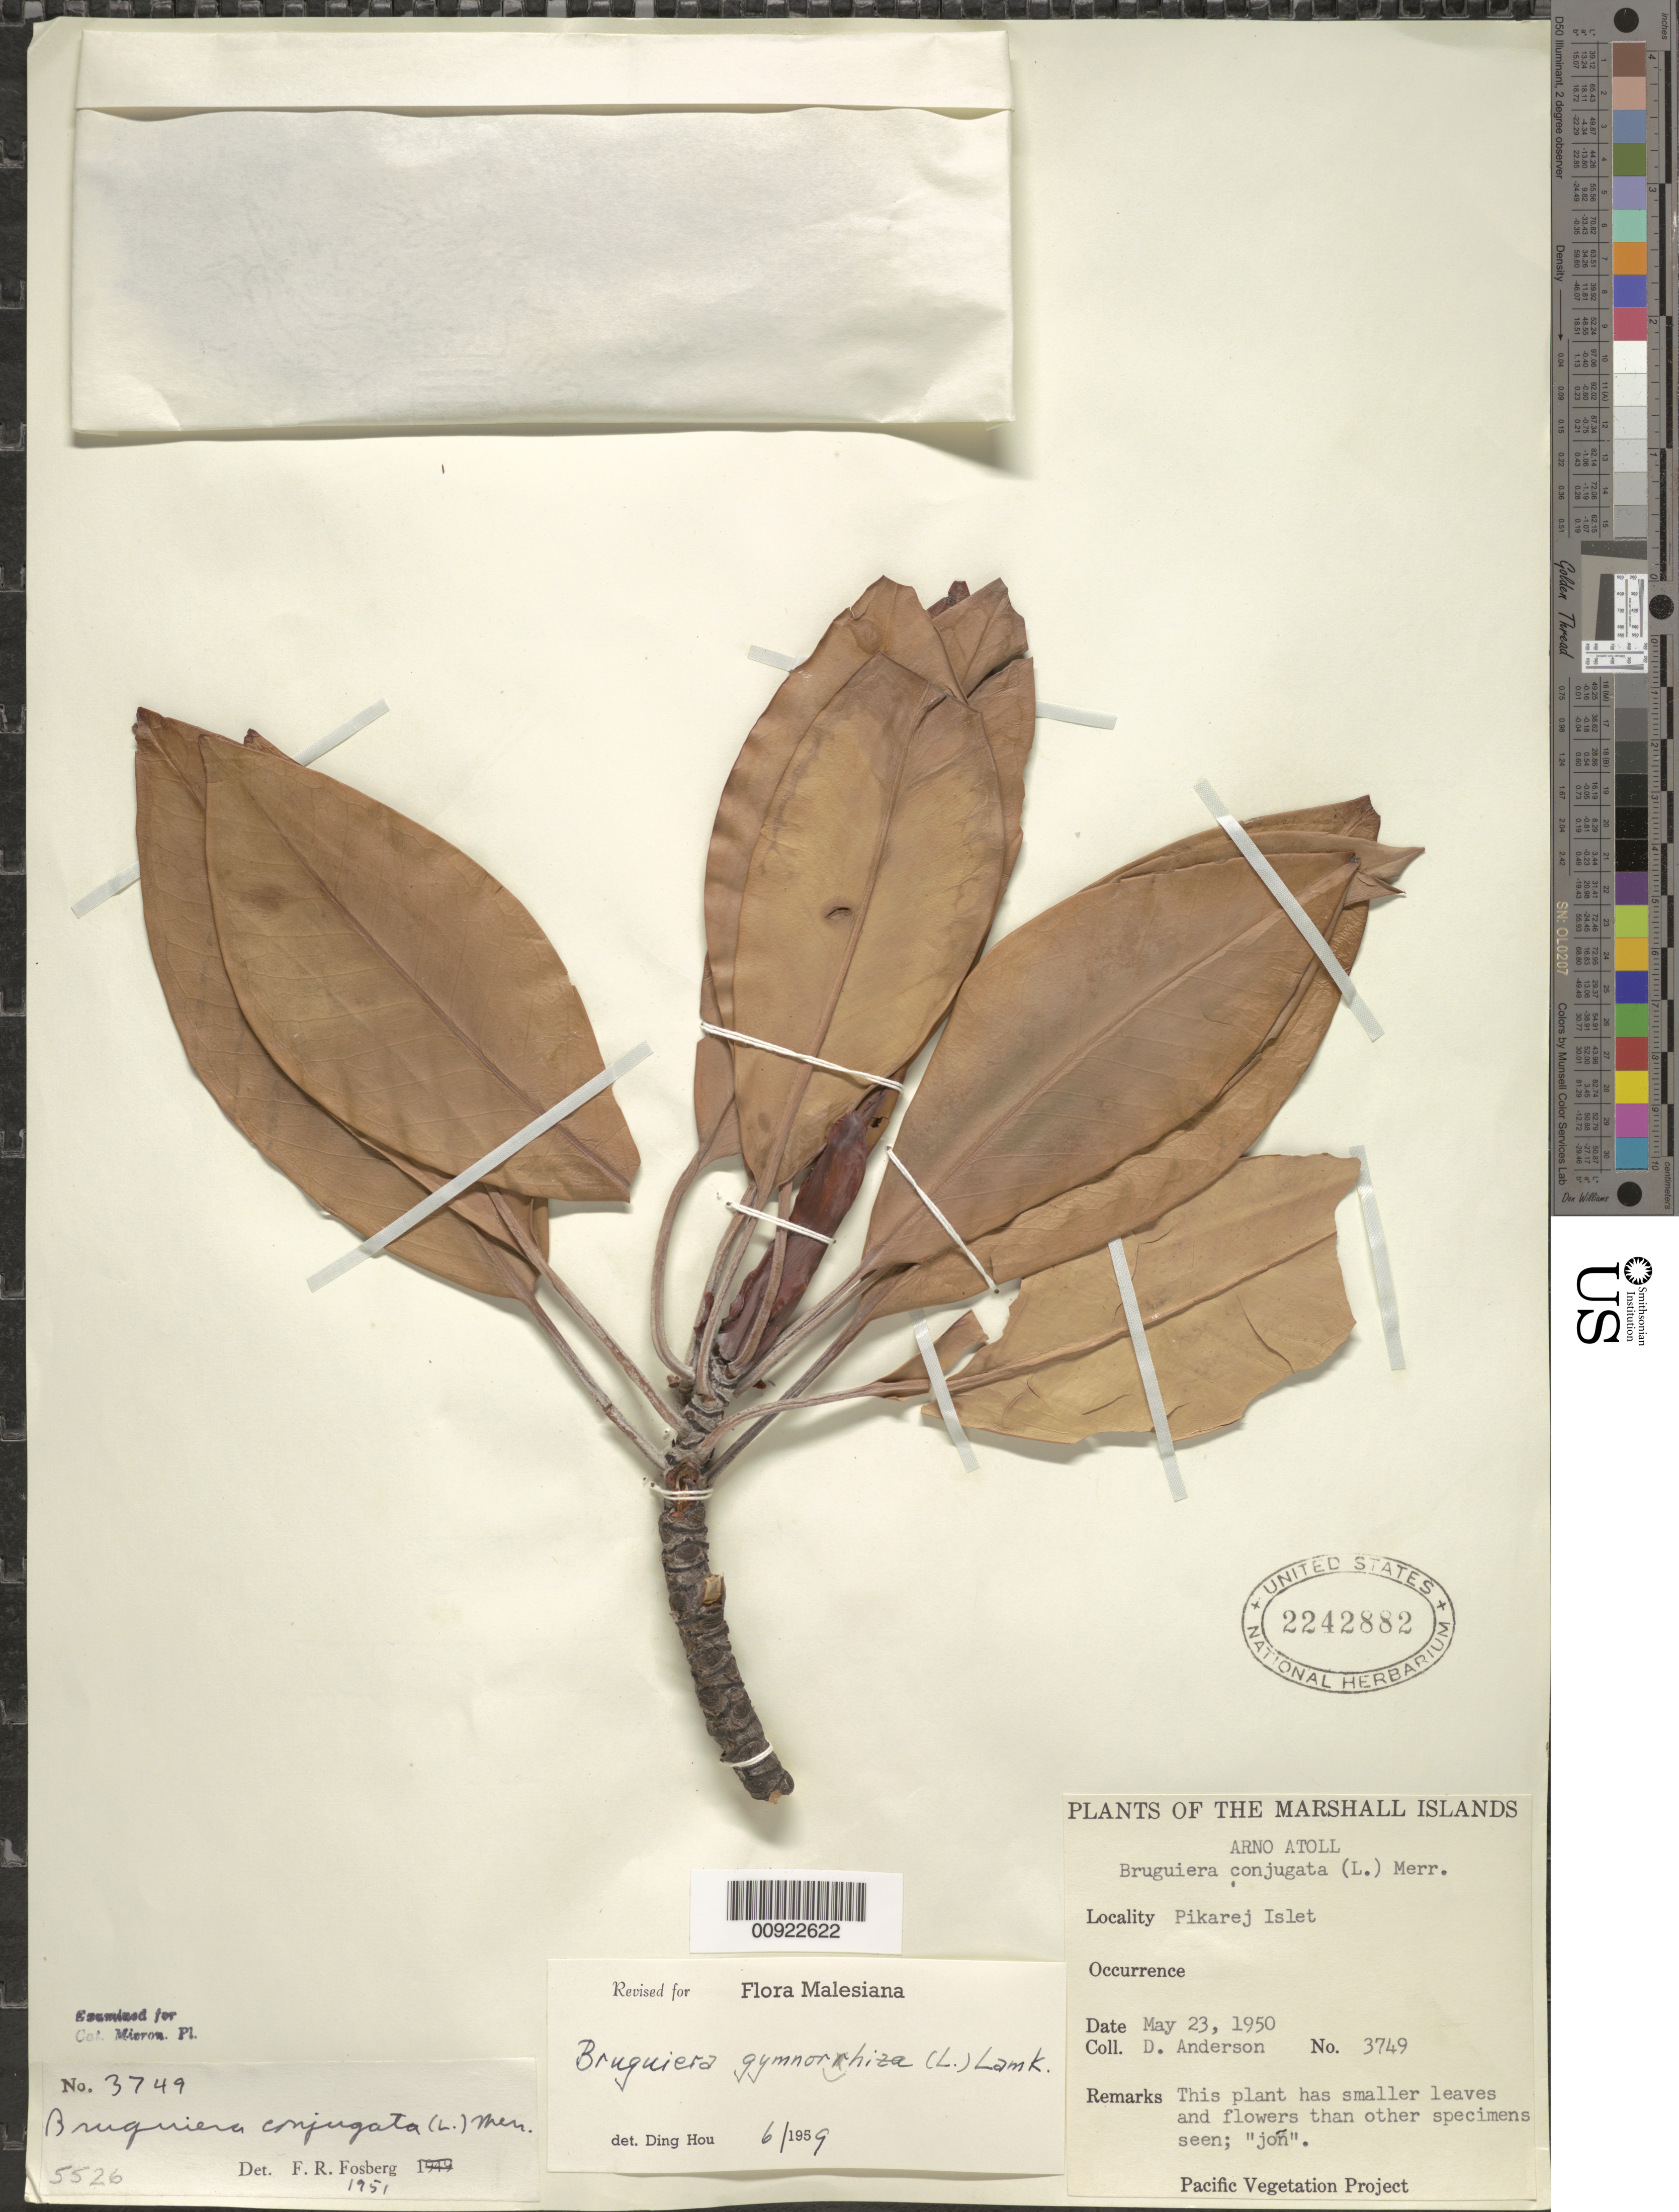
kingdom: Plantae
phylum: Tracheophyta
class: Magnoliopsida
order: Malpighiales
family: Rhizophoraceae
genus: Bruguiera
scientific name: Bruguiera gymnorhiza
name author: (L.) Savigny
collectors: D. Anderson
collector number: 3749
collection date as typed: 23 May 1950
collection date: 1950-05-23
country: Marshall Islands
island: Arno Atoll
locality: Pikarej Islet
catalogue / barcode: US 2242882